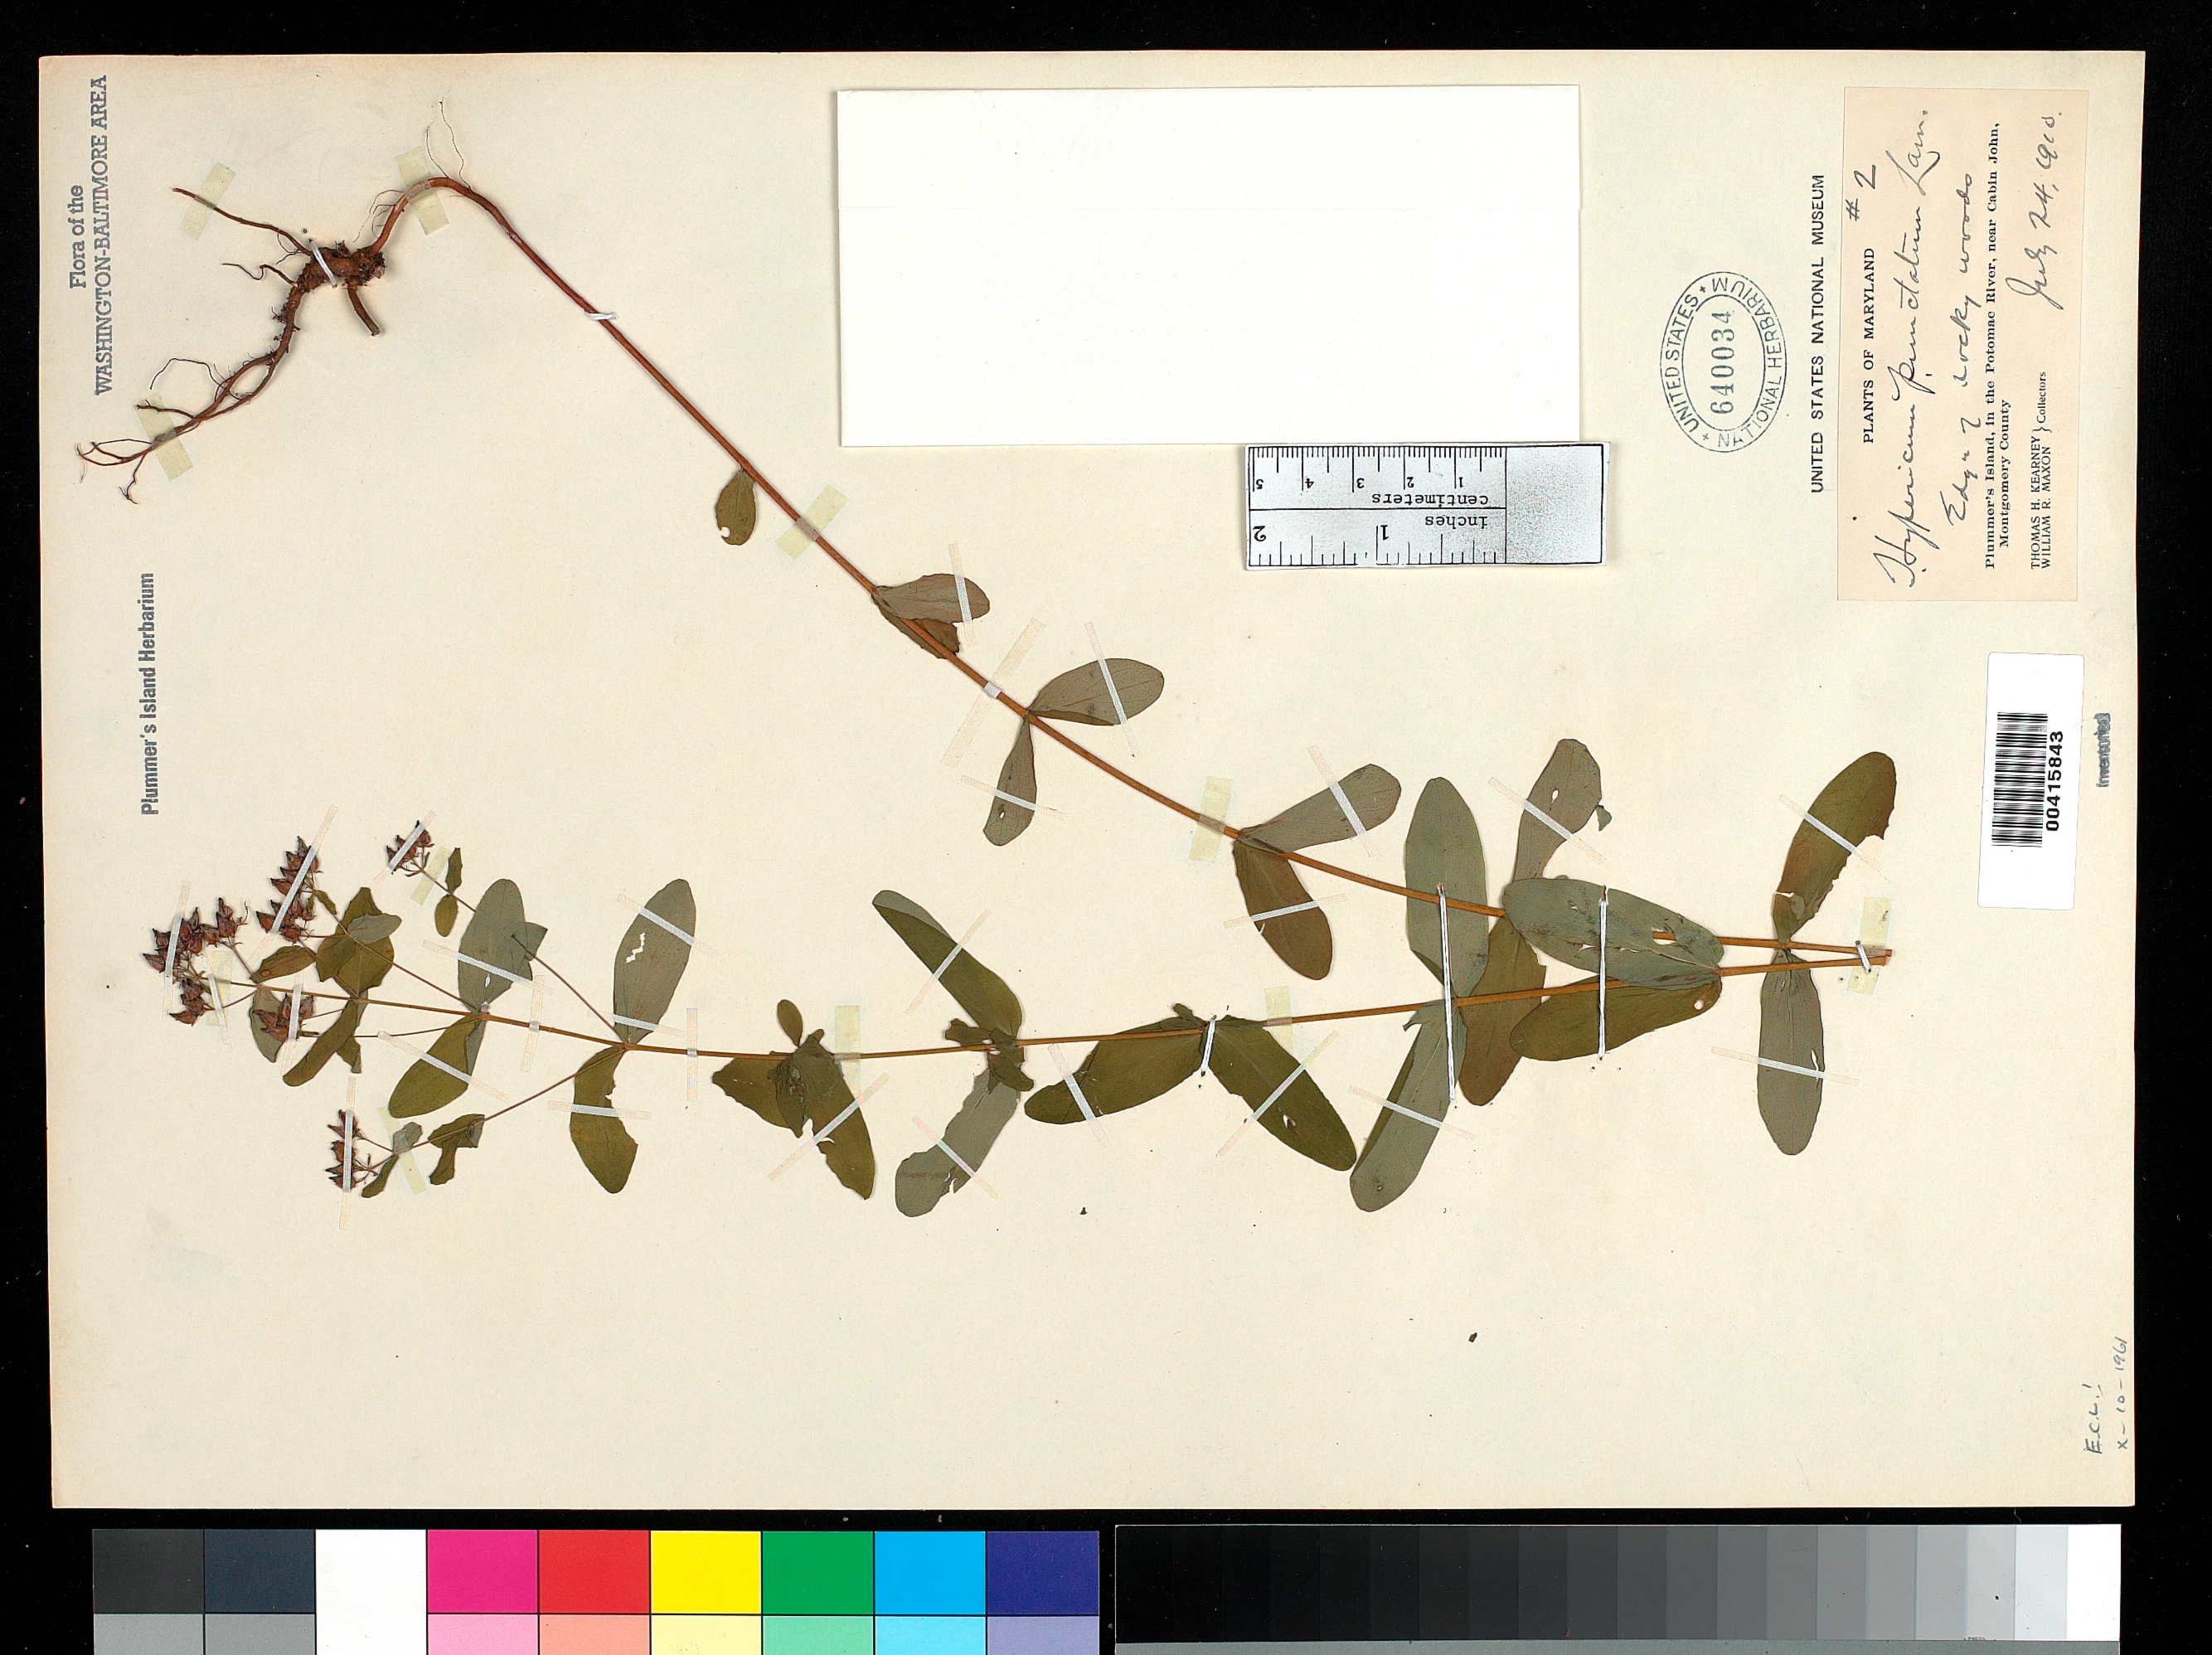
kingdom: Plantae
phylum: Tracheophyta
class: Magnoliopsida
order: Malpighiales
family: Hypericaceae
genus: Hypericum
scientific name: Hypericum punctatum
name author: Lam.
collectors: T. H. Kearney & W. R. Maxon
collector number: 2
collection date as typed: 24 Jul 1910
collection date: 1910-07-24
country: United States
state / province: Maryland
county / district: Montgomery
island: Plummers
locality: Plummer's Island C. & O. Canal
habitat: Edge of rocky woods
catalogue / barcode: US 640034